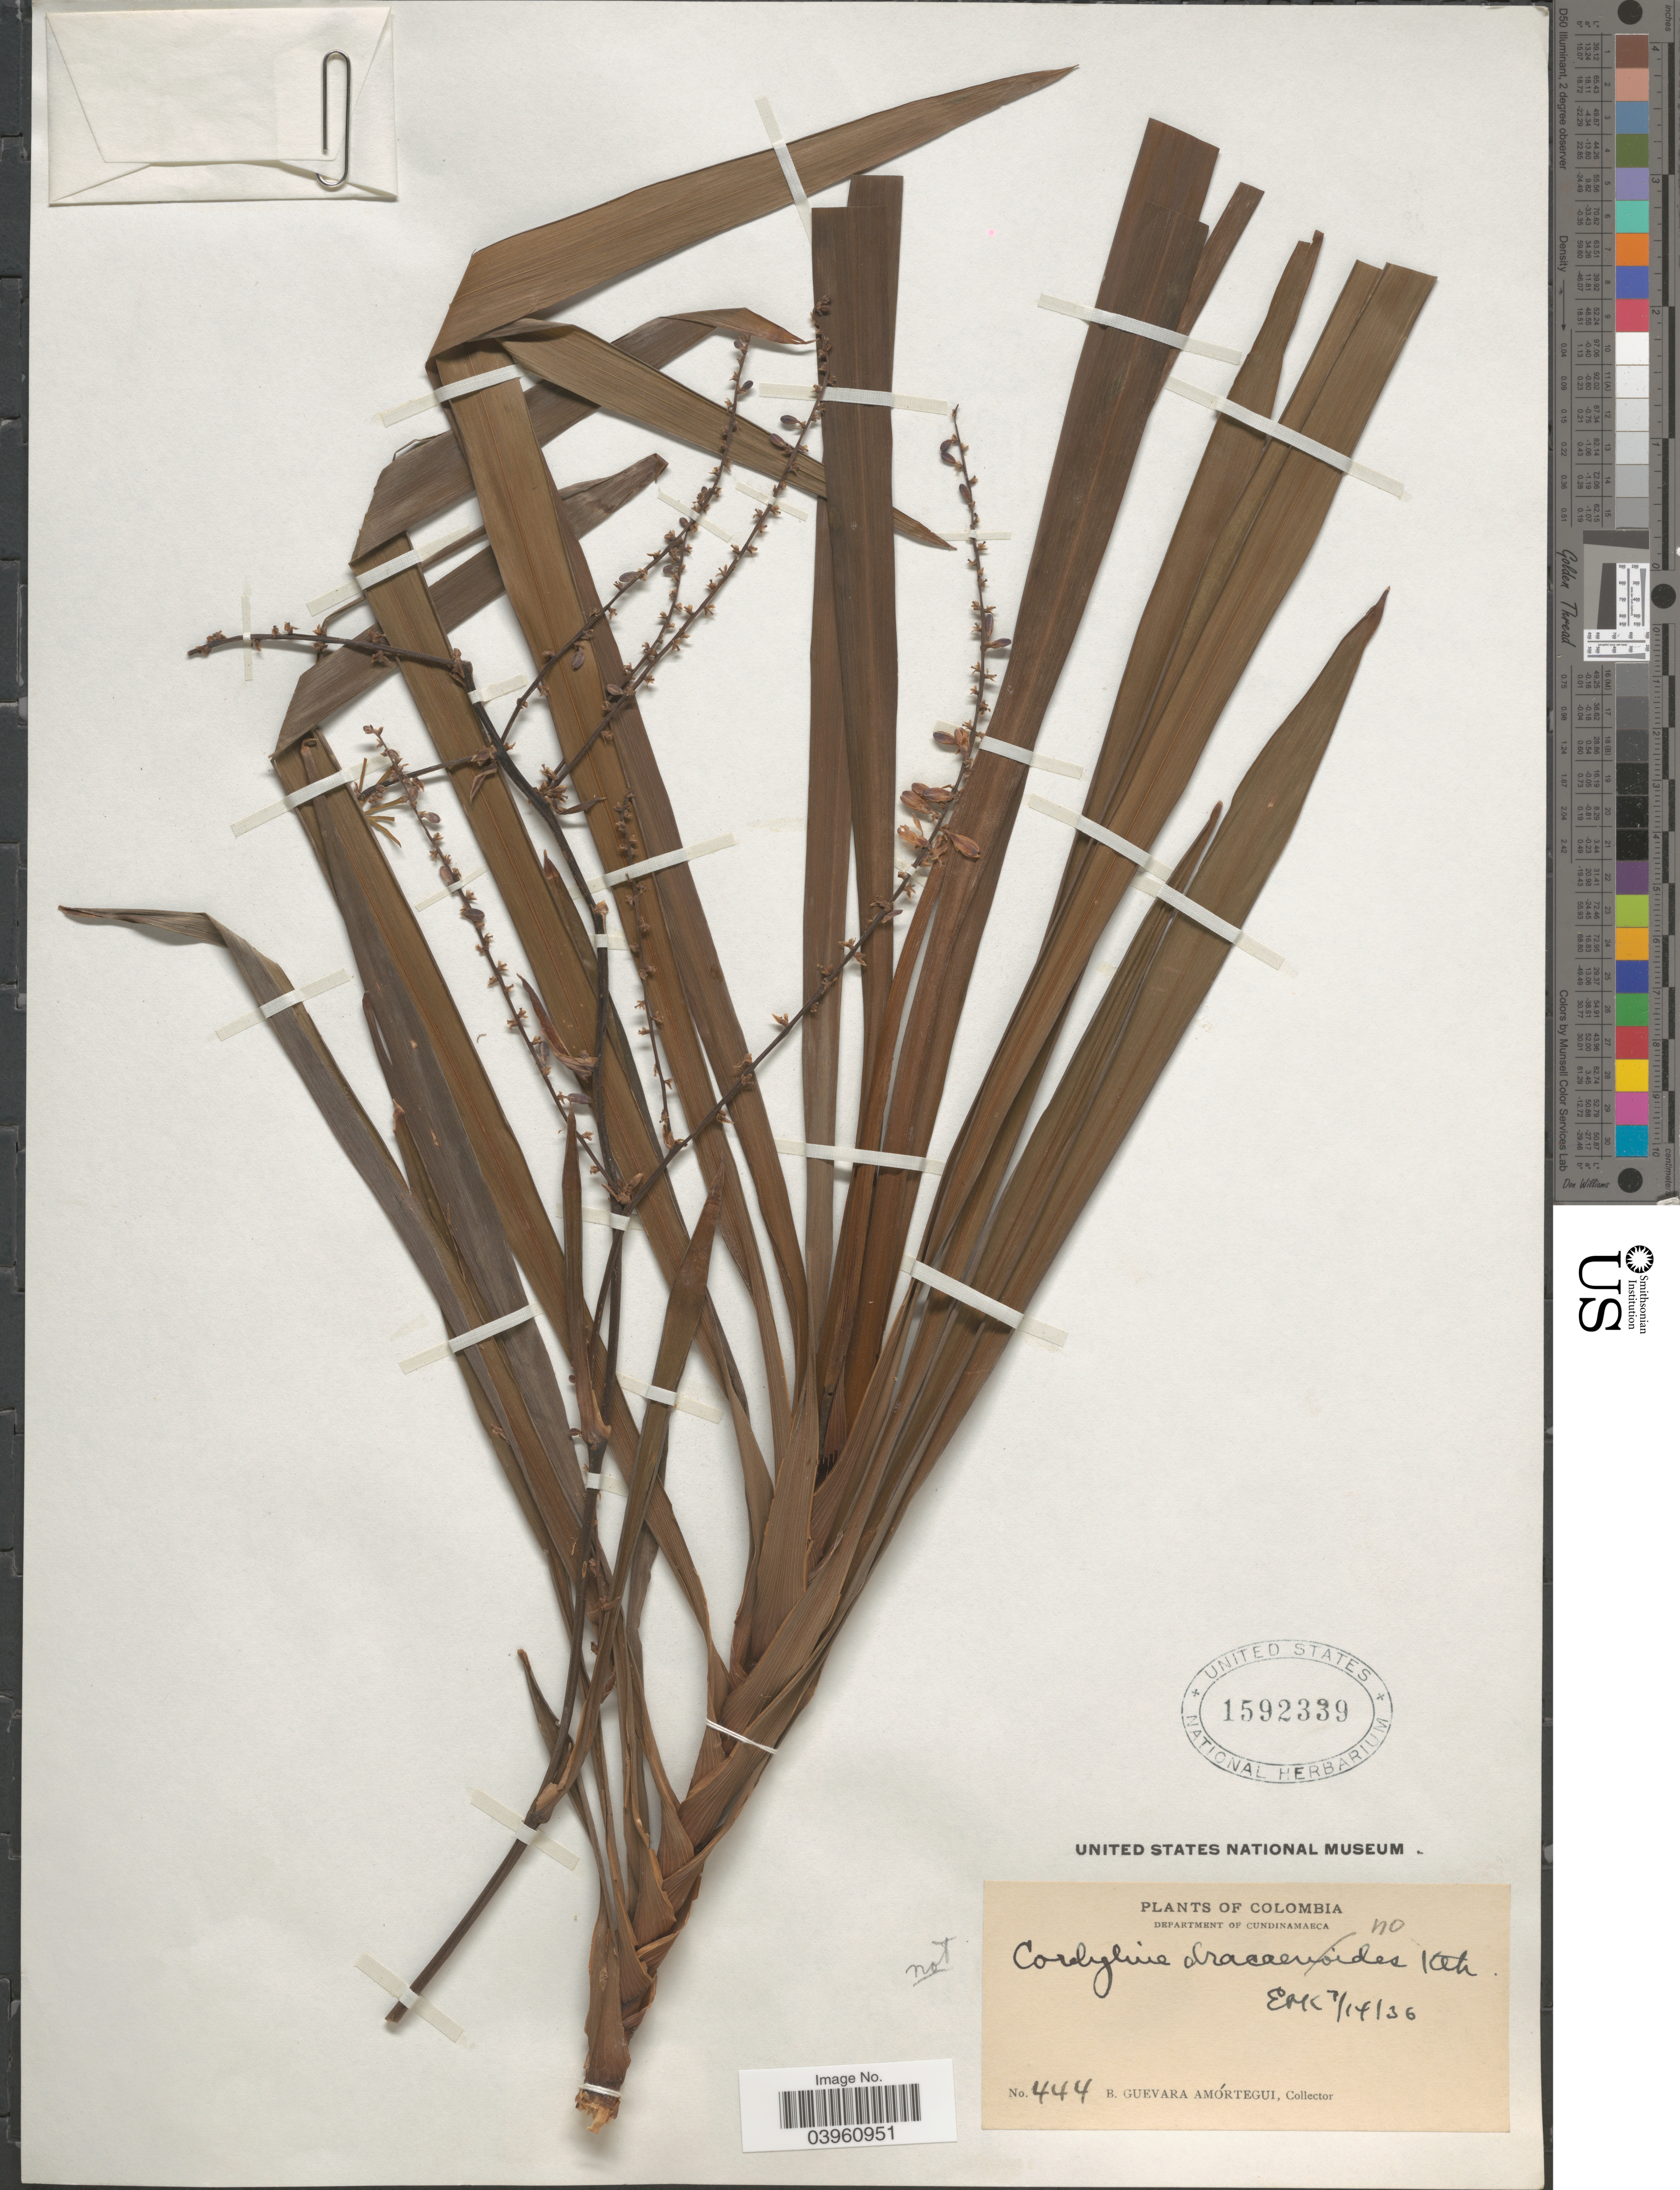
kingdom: Plantae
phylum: Tracheophyta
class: Liliopsida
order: Asparagales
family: Asparagaceae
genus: Cordyline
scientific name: Cordyline sp.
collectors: B. Guevara Amortegui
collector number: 444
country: Colombia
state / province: Cundinamarca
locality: Department of Cundinamarca.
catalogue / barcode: US 1592339